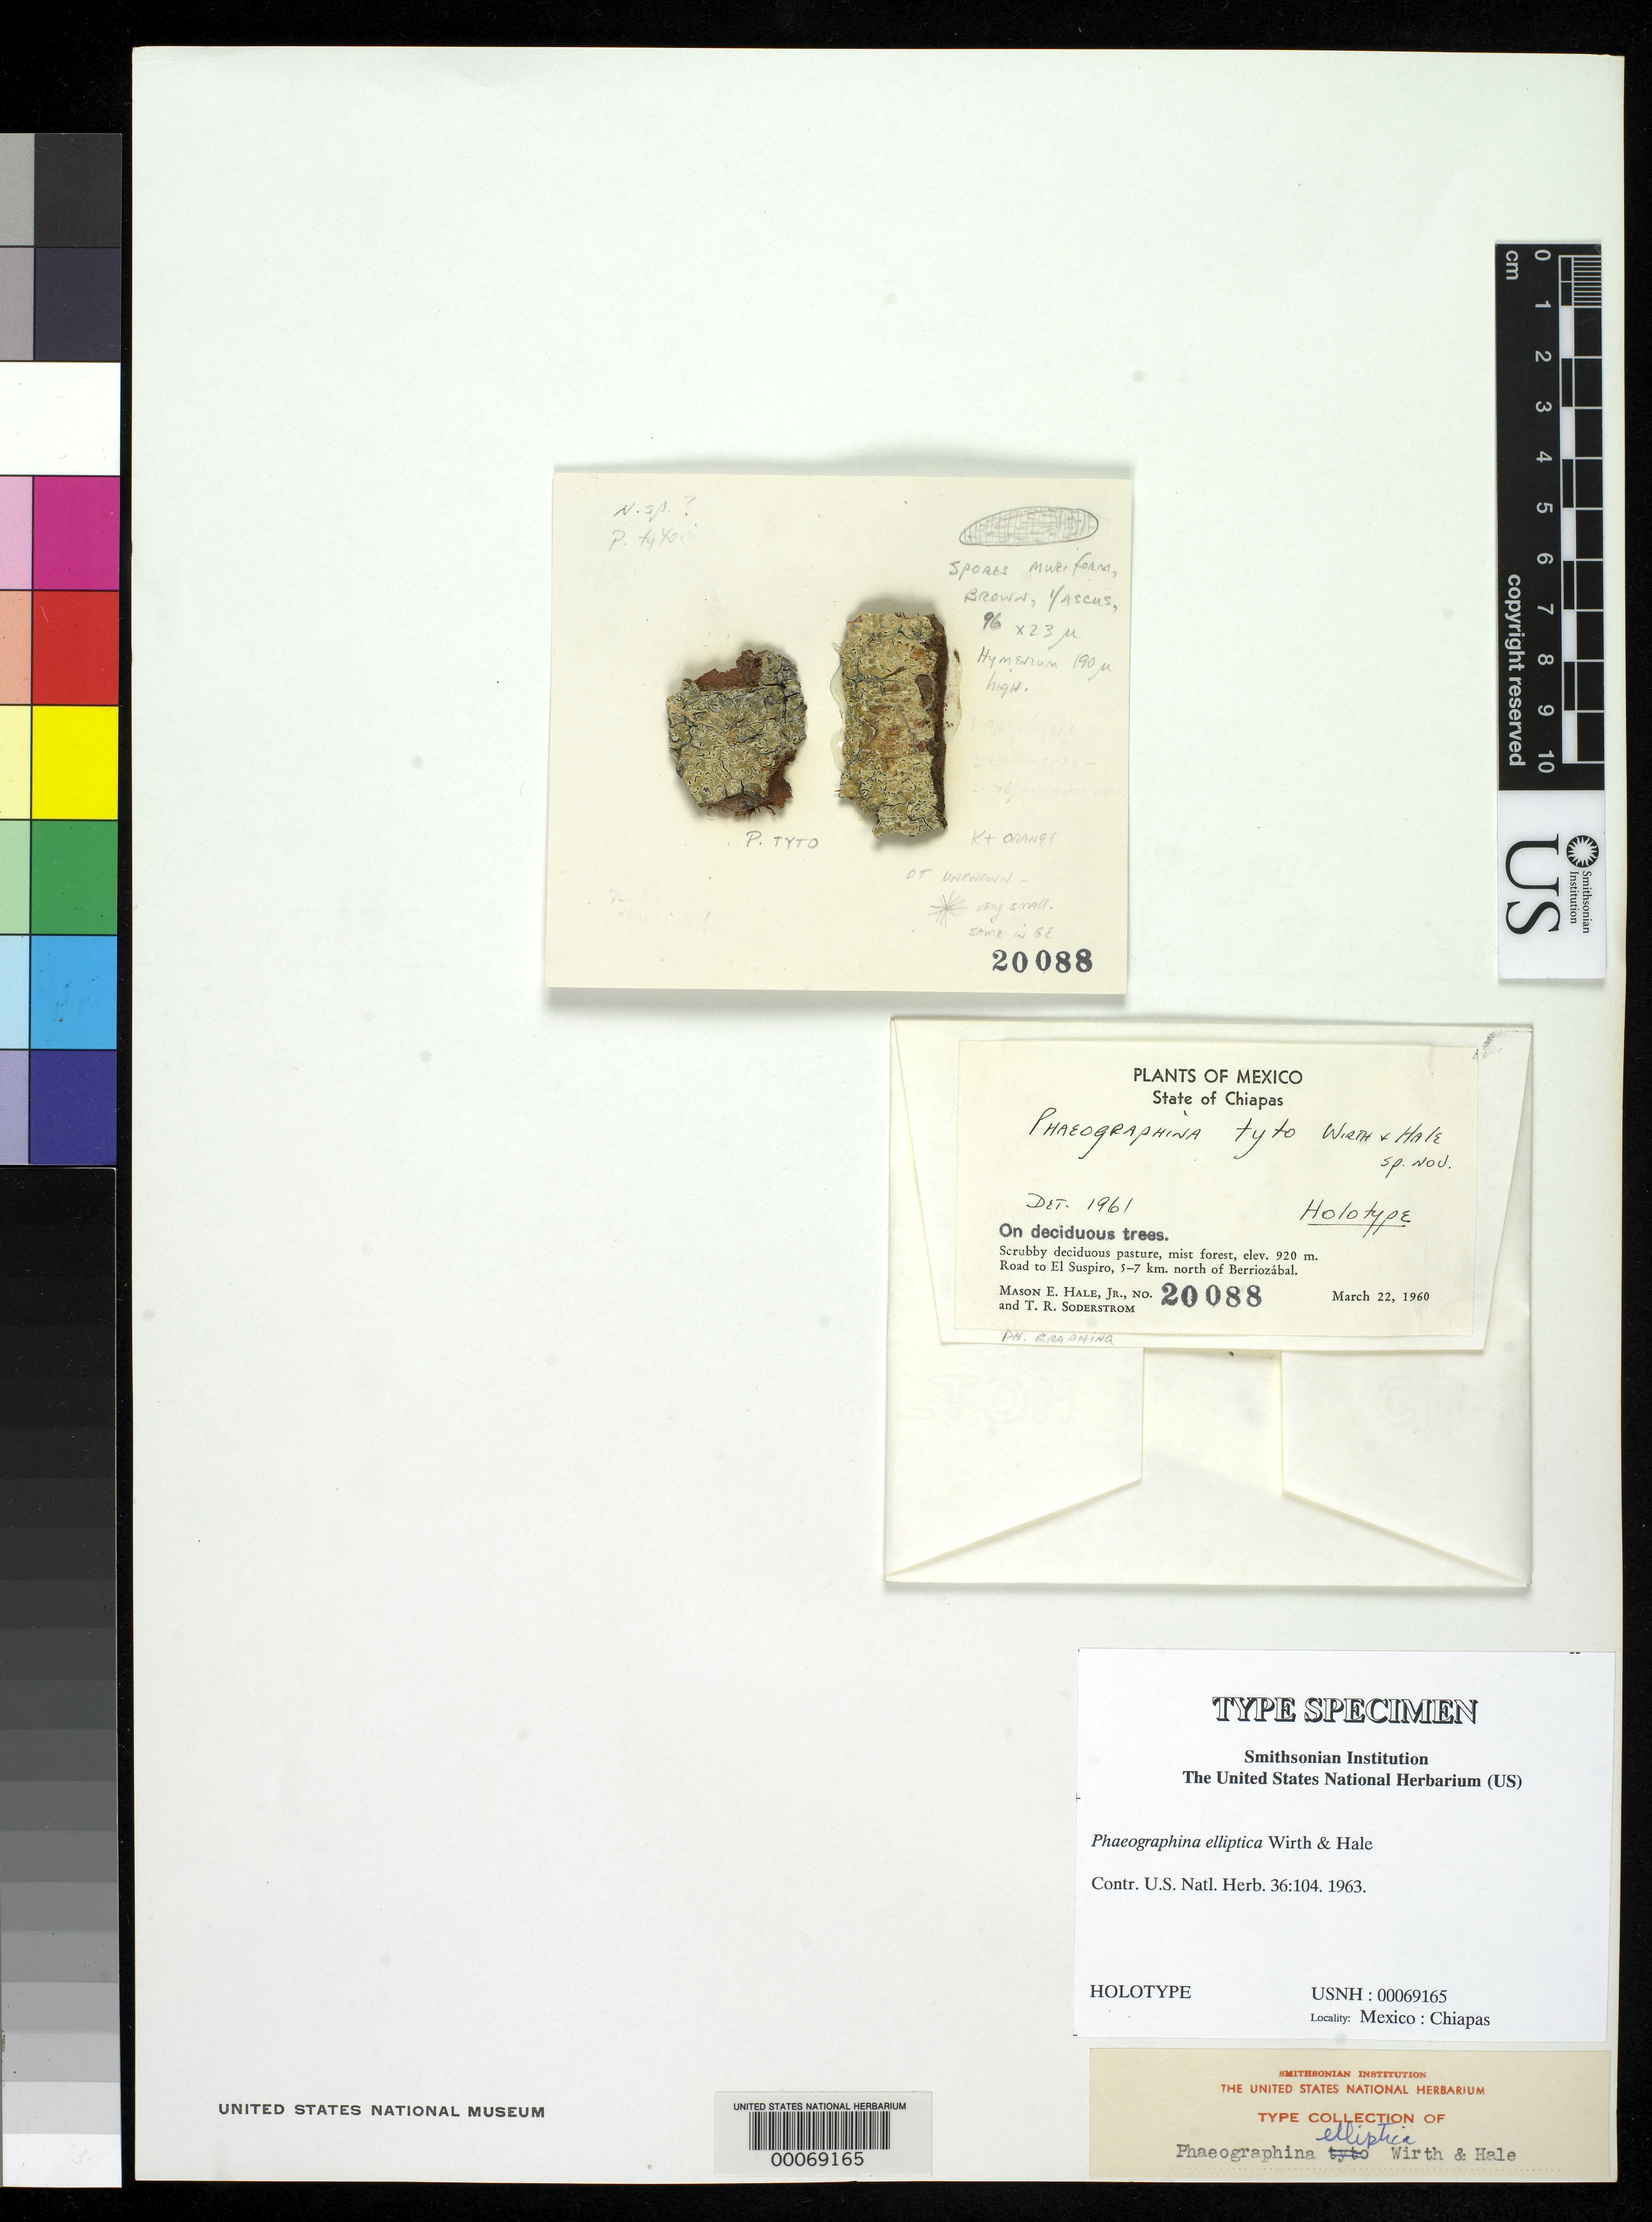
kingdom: Fungi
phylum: Ascomycota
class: Lecanoromycetes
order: Ostropales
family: Graphidaceae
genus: Phaeographina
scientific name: Phaeographina elliptica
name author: M. Wirth & Hale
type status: Holotype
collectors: M. Hale & T. R. Soderstrom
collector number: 20088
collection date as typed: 22 Mar 1960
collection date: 1960-03-22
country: Mexico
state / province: Chiapas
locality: Rd. to El Suspiro, 5-7 km N of Berriozabal.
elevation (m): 920